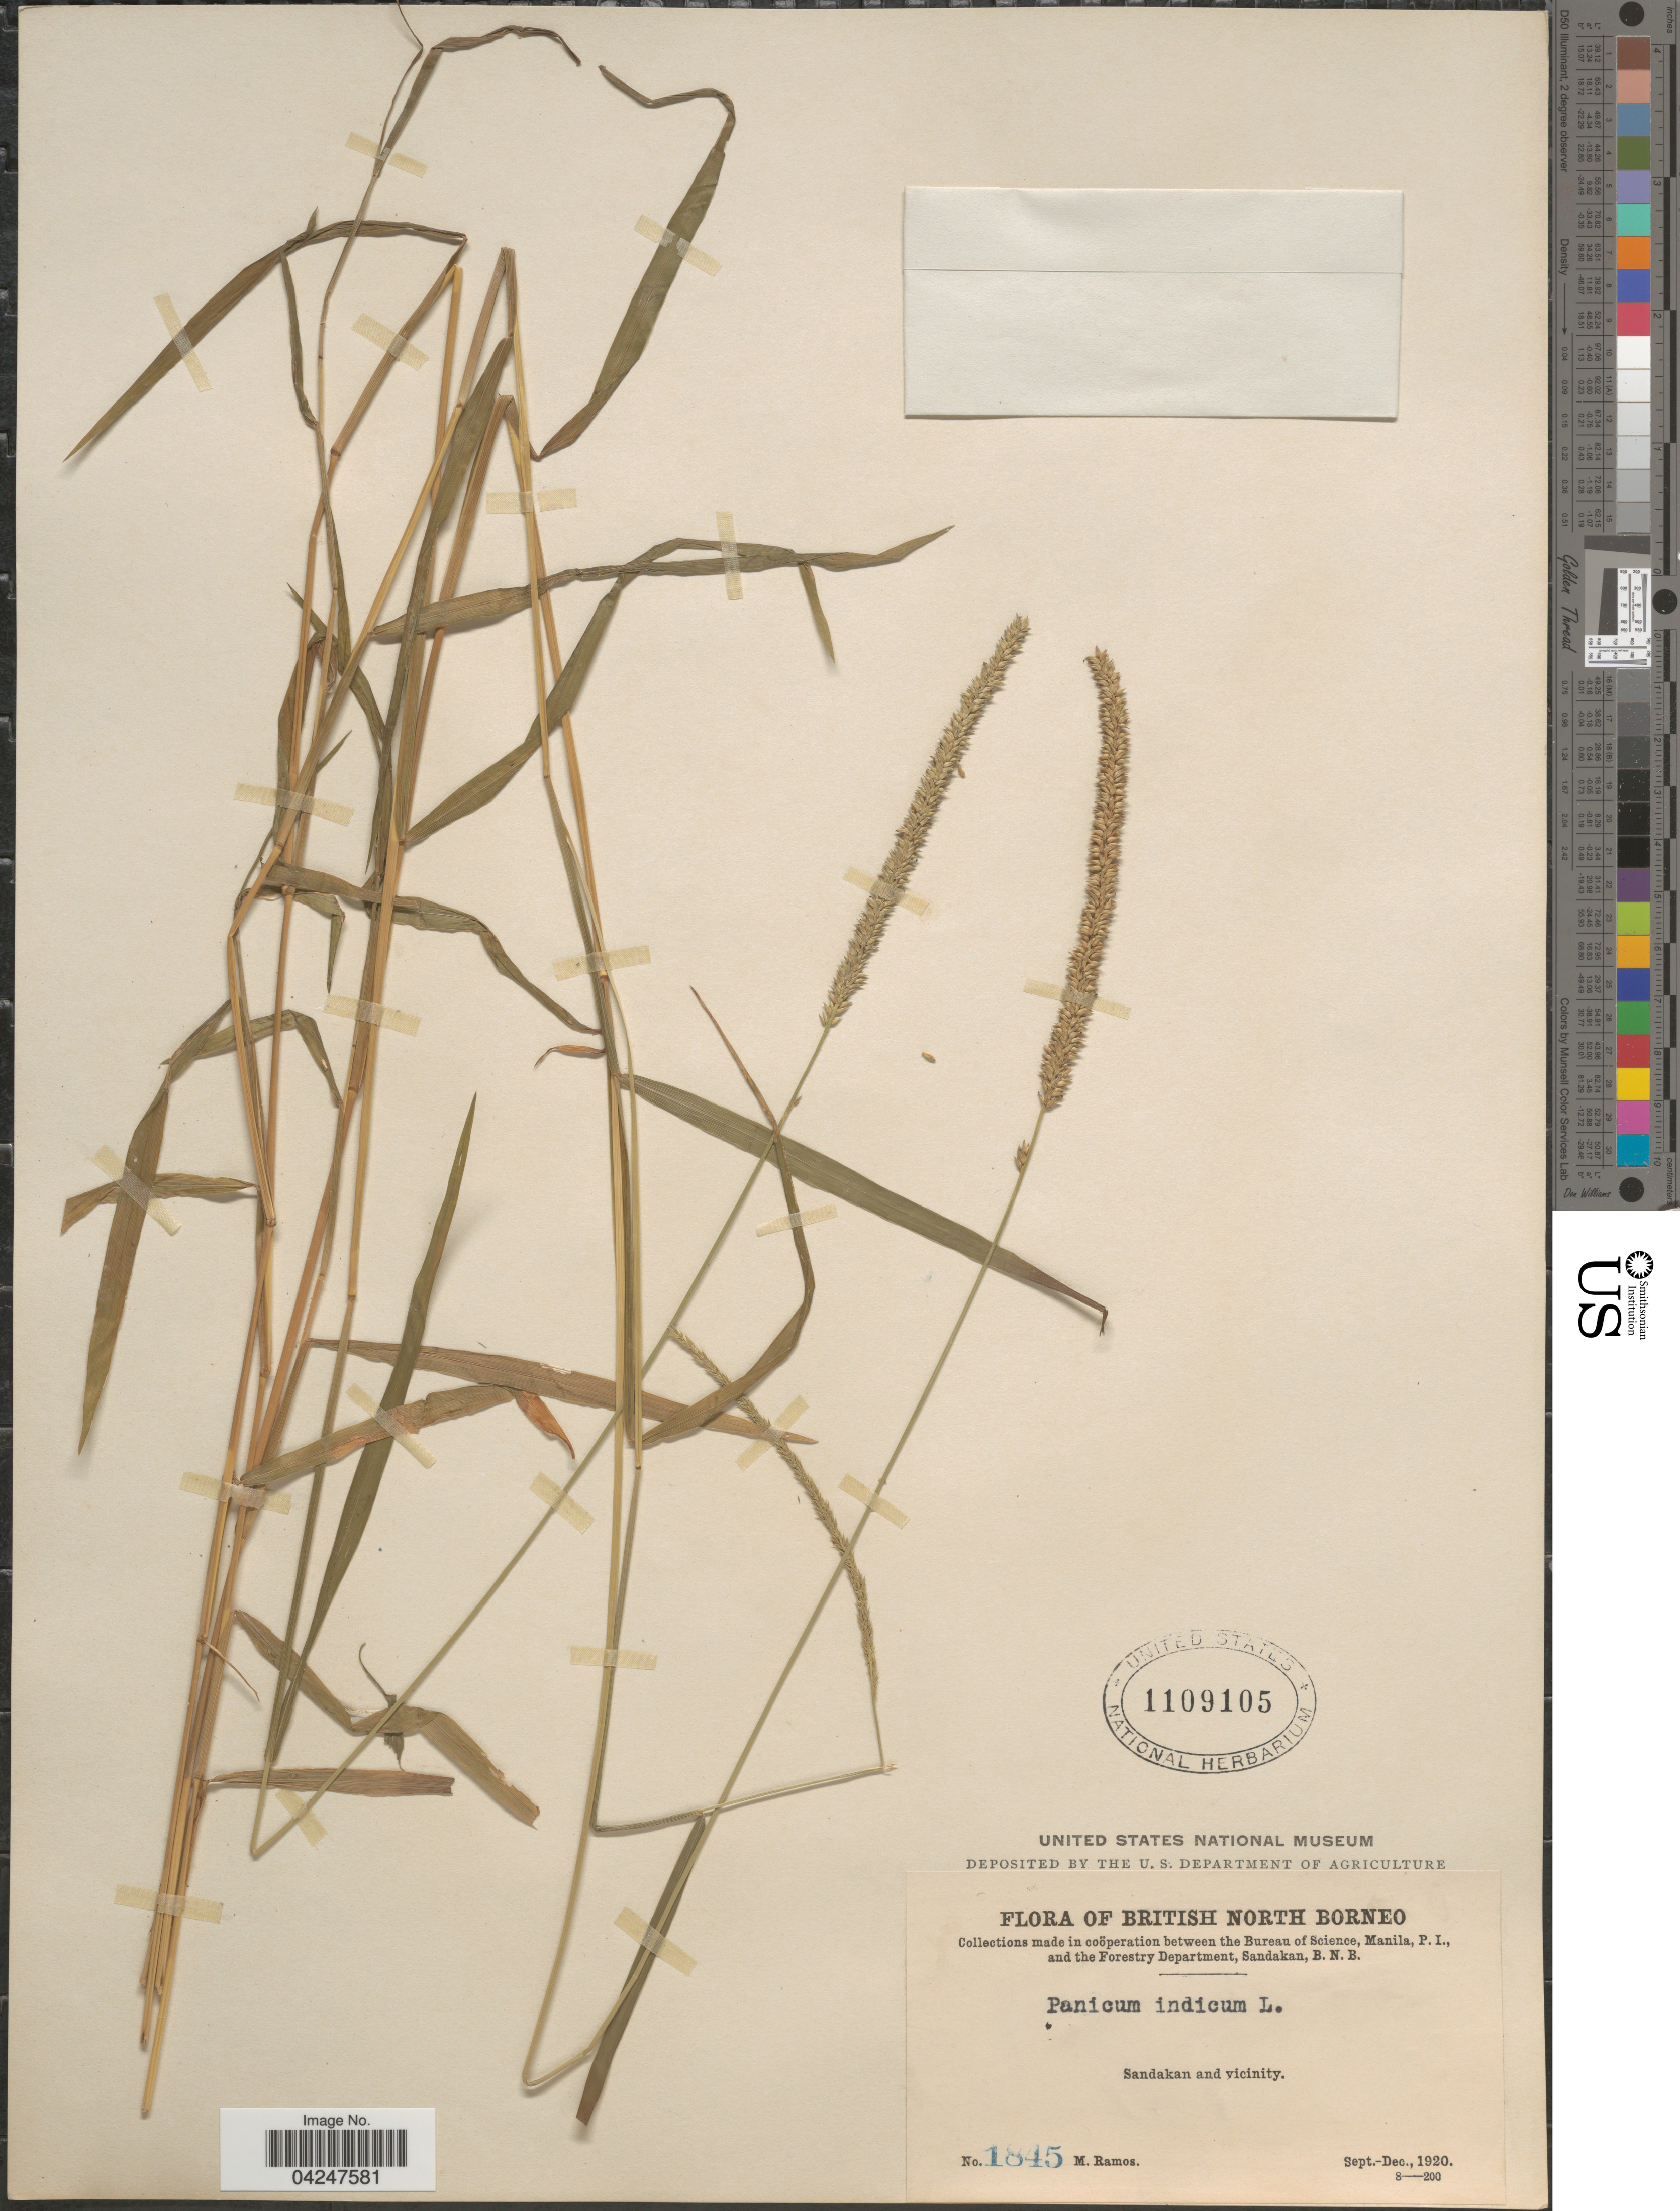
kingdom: Plantae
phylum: Tracheophyta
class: Liliopsida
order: Poales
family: Poaceae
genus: Sacciolepis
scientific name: Sacciolepis sp.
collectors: M. Ramos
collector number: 1845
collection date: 1920-09/1920-12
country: Malaysia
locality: British North Borneo. Sandakan and vicinity.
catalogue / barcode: US 1109105